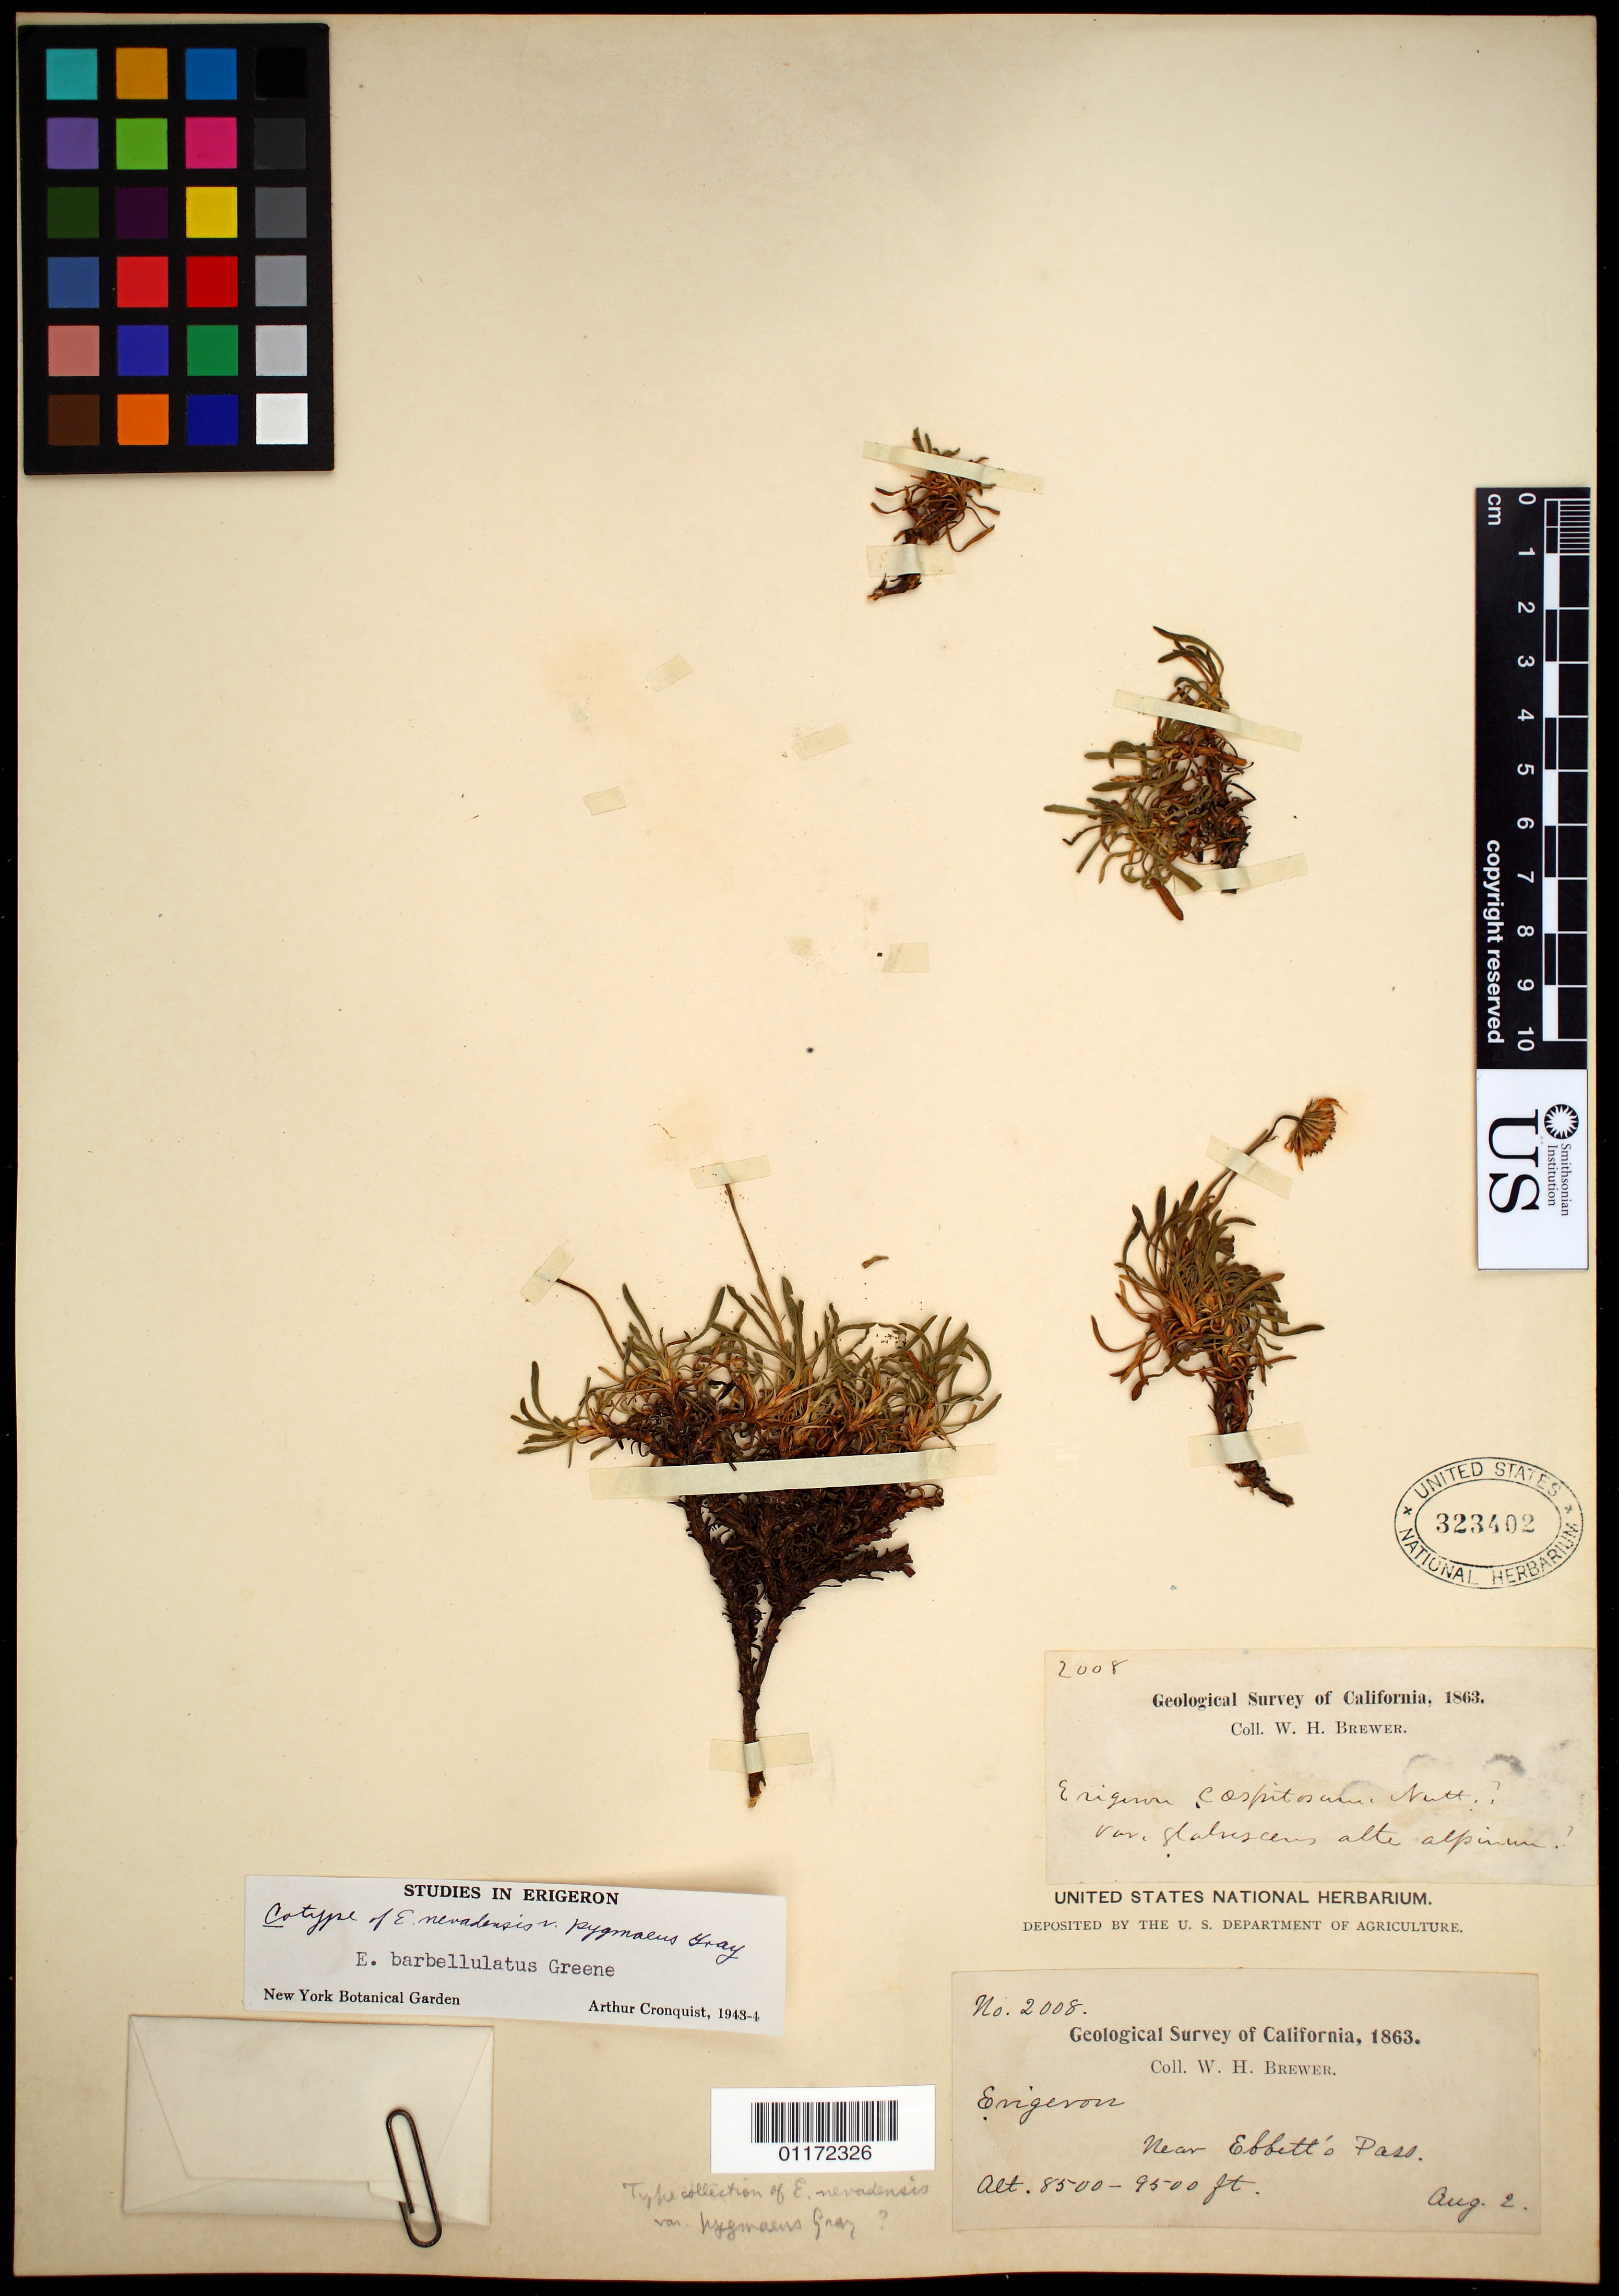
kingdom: Plantae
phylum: Tracheophyta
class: Magnoliopsida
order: Asterales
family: Asteraceae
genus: Erigeron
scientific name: Erigeron barbellulatus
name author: Greene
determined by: Cronquist, A. J.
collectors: W. H. Brewer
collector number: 2008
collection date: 1863-08-02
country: United States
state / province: California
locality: Ebbett's Pass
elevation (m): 2591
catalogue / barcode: US 323402